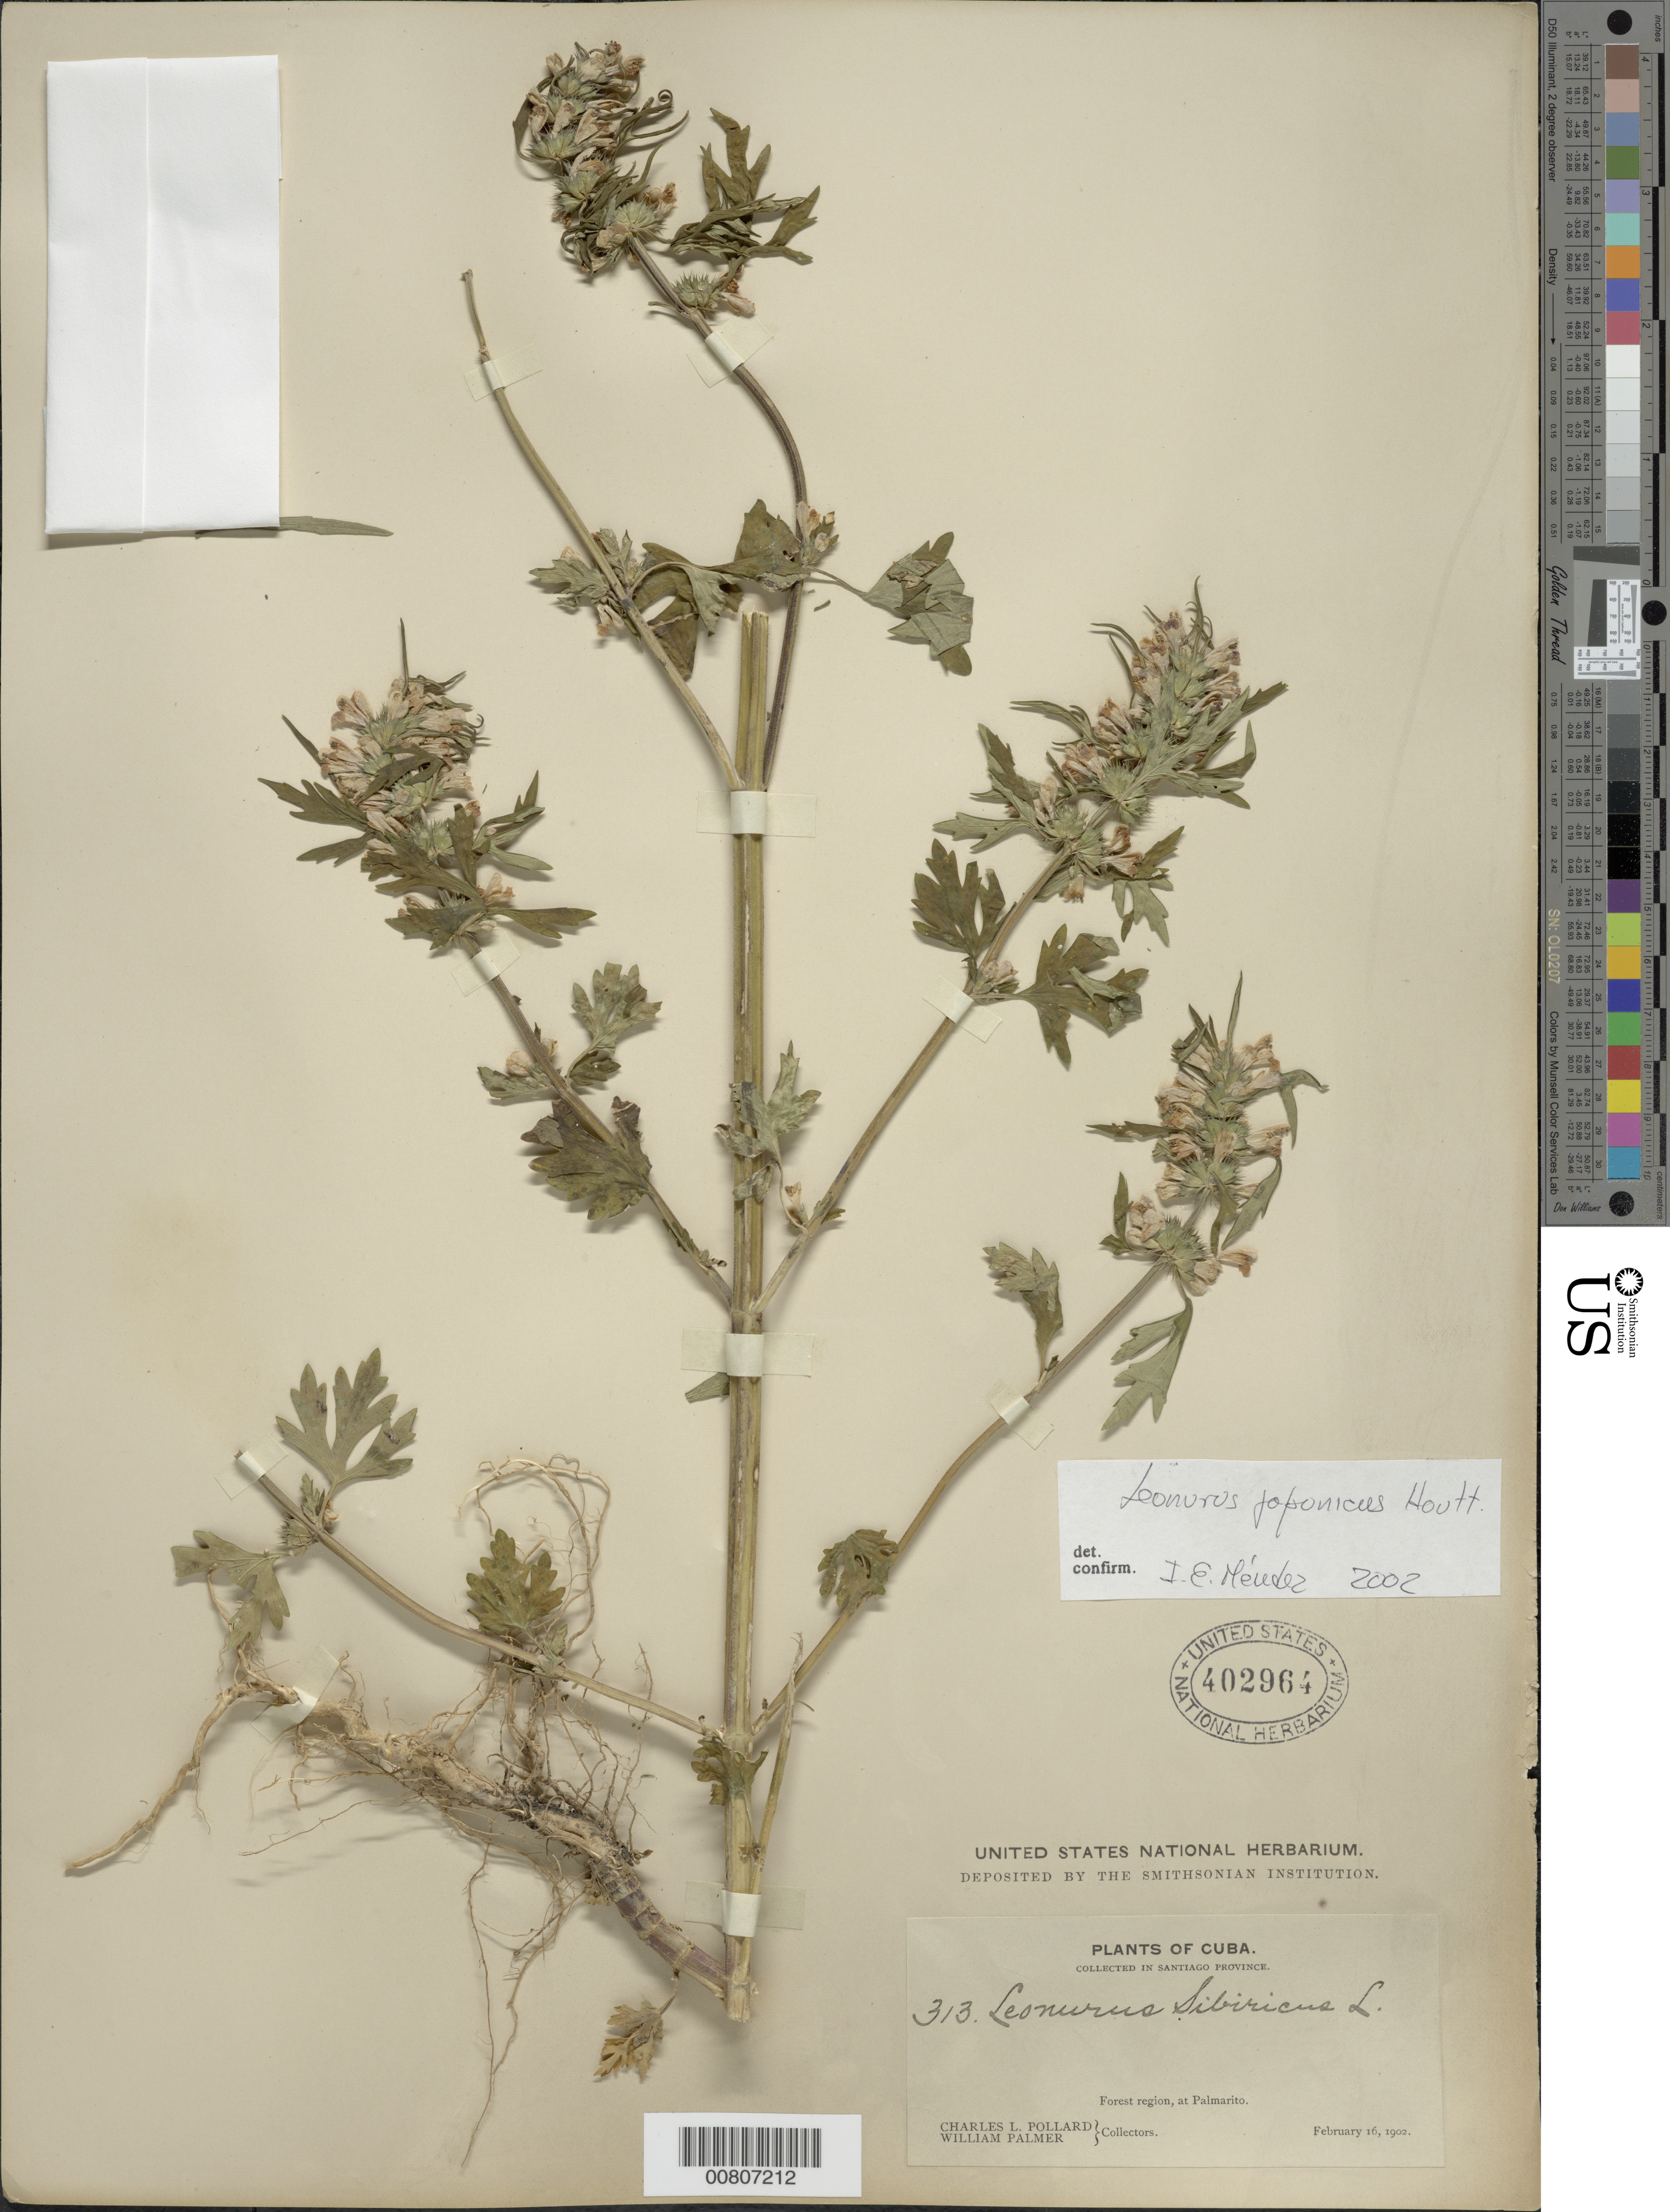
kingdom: Plantae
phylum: Tracheophyta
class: Magnoliopsida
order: Lamiales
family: Lamiaceae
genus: Leonurus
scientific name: Leonurus japonicus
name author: Houtt.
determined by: Méndez, Isidro E., (HIPC)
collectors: C. L. Pollard & W. Palmer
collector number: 313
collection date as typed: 16 Feb 1902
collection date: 1902-02-16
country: Cuba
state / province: Santiago de Cuba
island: Cuba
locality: Santiago Prov , Palmarito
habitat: Forest region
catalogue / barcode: US 402964